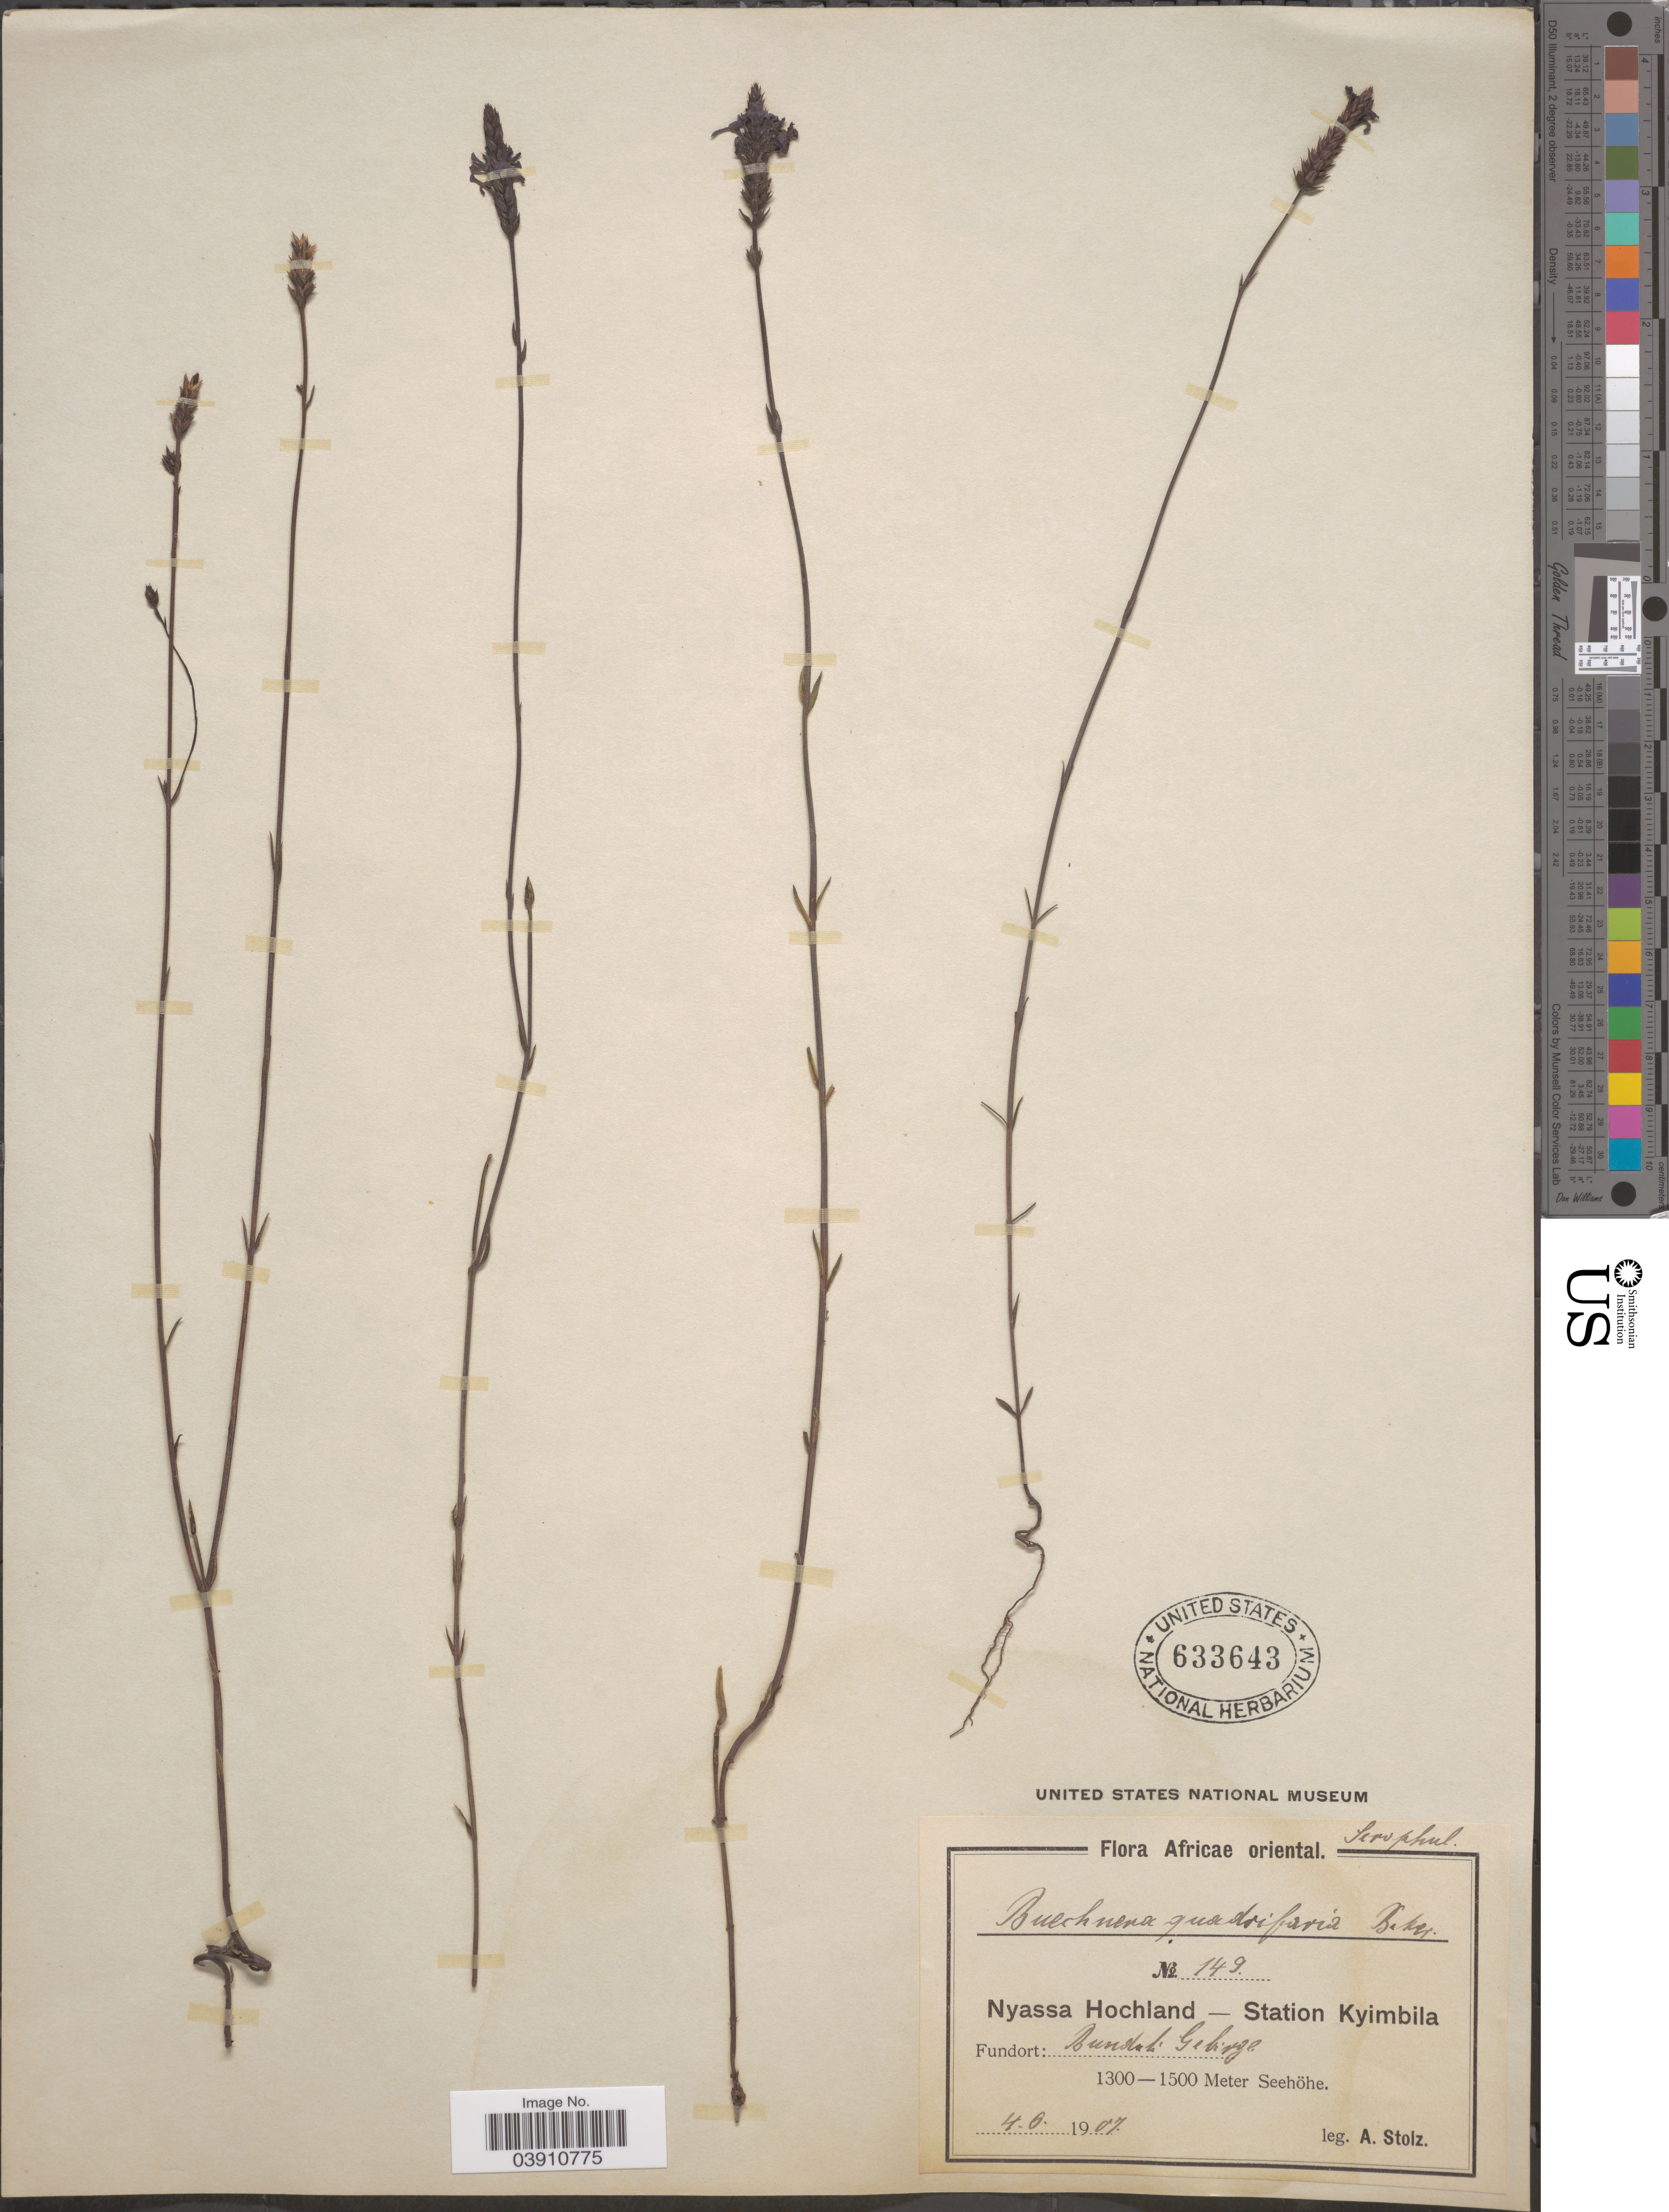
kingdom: Plantae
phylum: Tracheophyta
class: Magnoliopsida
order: Lamiales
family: Orobanchaceae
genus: Buchnera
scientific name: Buchnera quadrifaria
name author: Baker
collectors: A. Stolz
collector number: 149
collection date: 1907-06-04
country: Tanzania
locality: Africae oriental. Nyassa Hochland - Station Kyimbila. Bundali Gebirge.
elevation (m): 1300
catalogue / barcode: US 633643